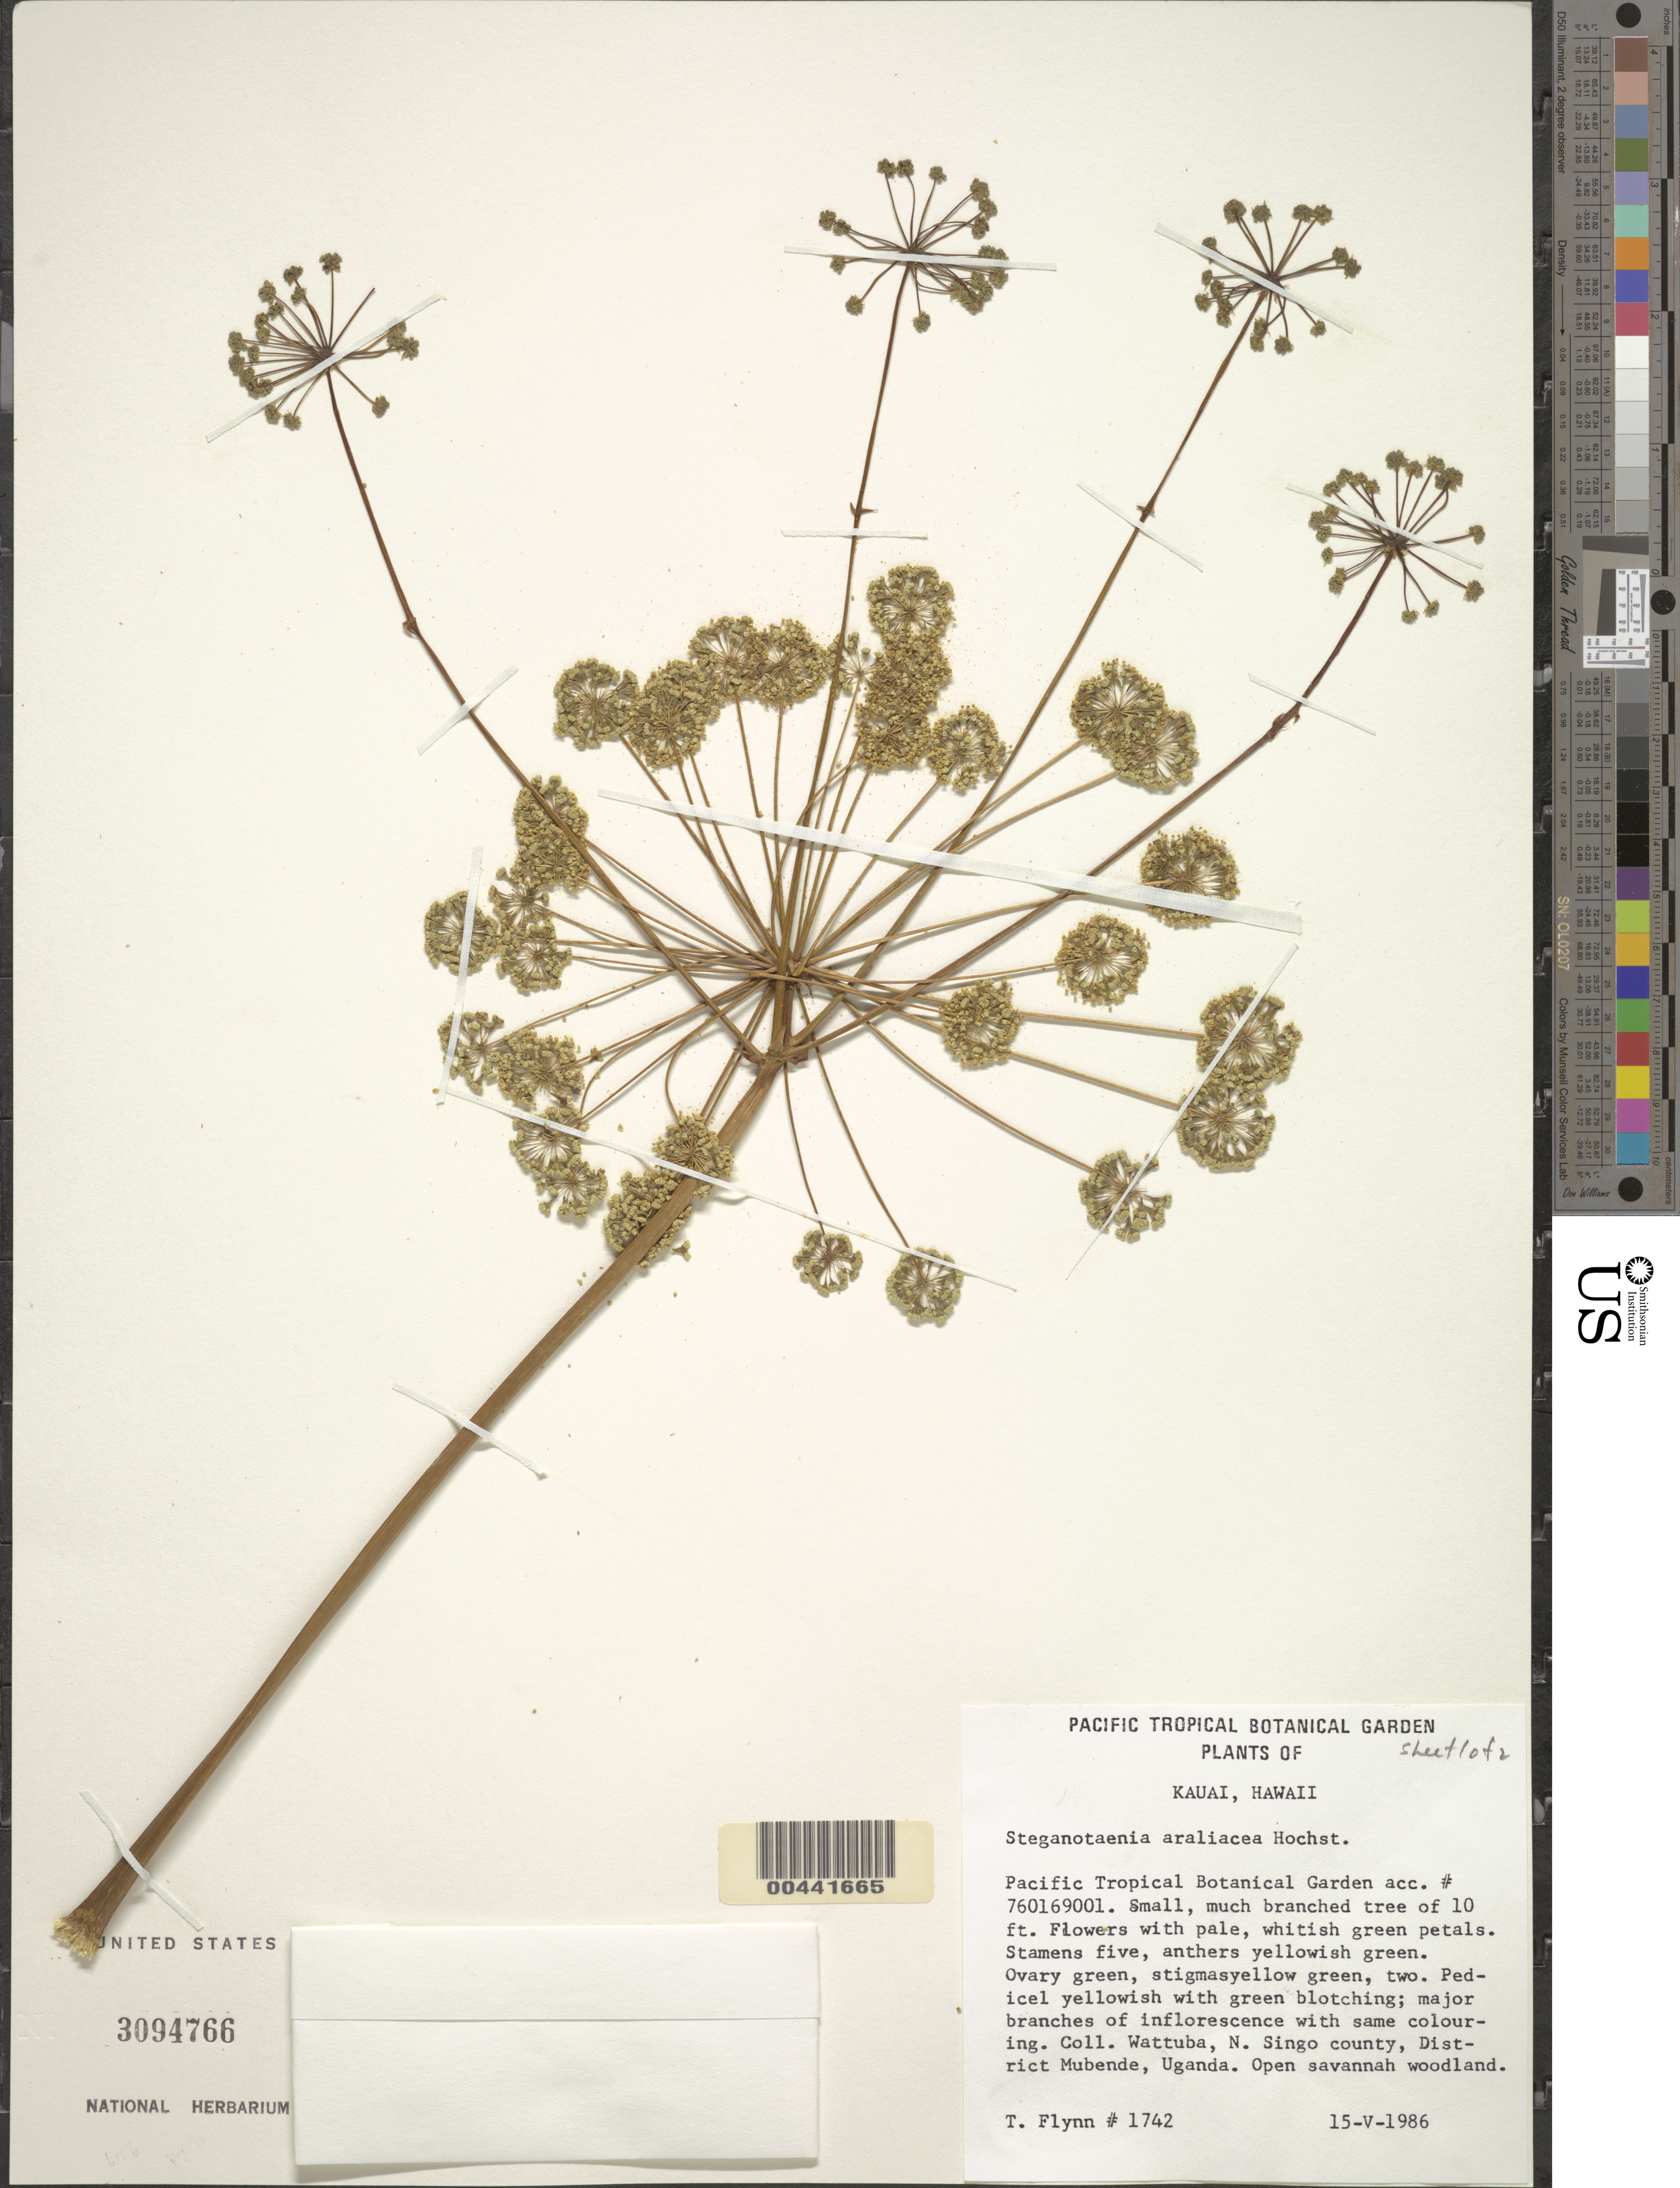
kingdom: Plantae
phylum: Tracheophyta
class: Magnoliopsida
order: Apiales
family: Apiaceae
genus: Steganotaenia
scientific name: Steganotaenia araliacea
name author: Hochst.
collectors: T. W. Flynn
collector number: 1742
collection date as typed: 15 May 1986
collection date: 1986-05-15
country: United States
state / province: Hawaii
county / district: Kauai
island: Kaua'i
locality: Pacific Tropical Botanical Garden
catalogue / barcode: US 3094766